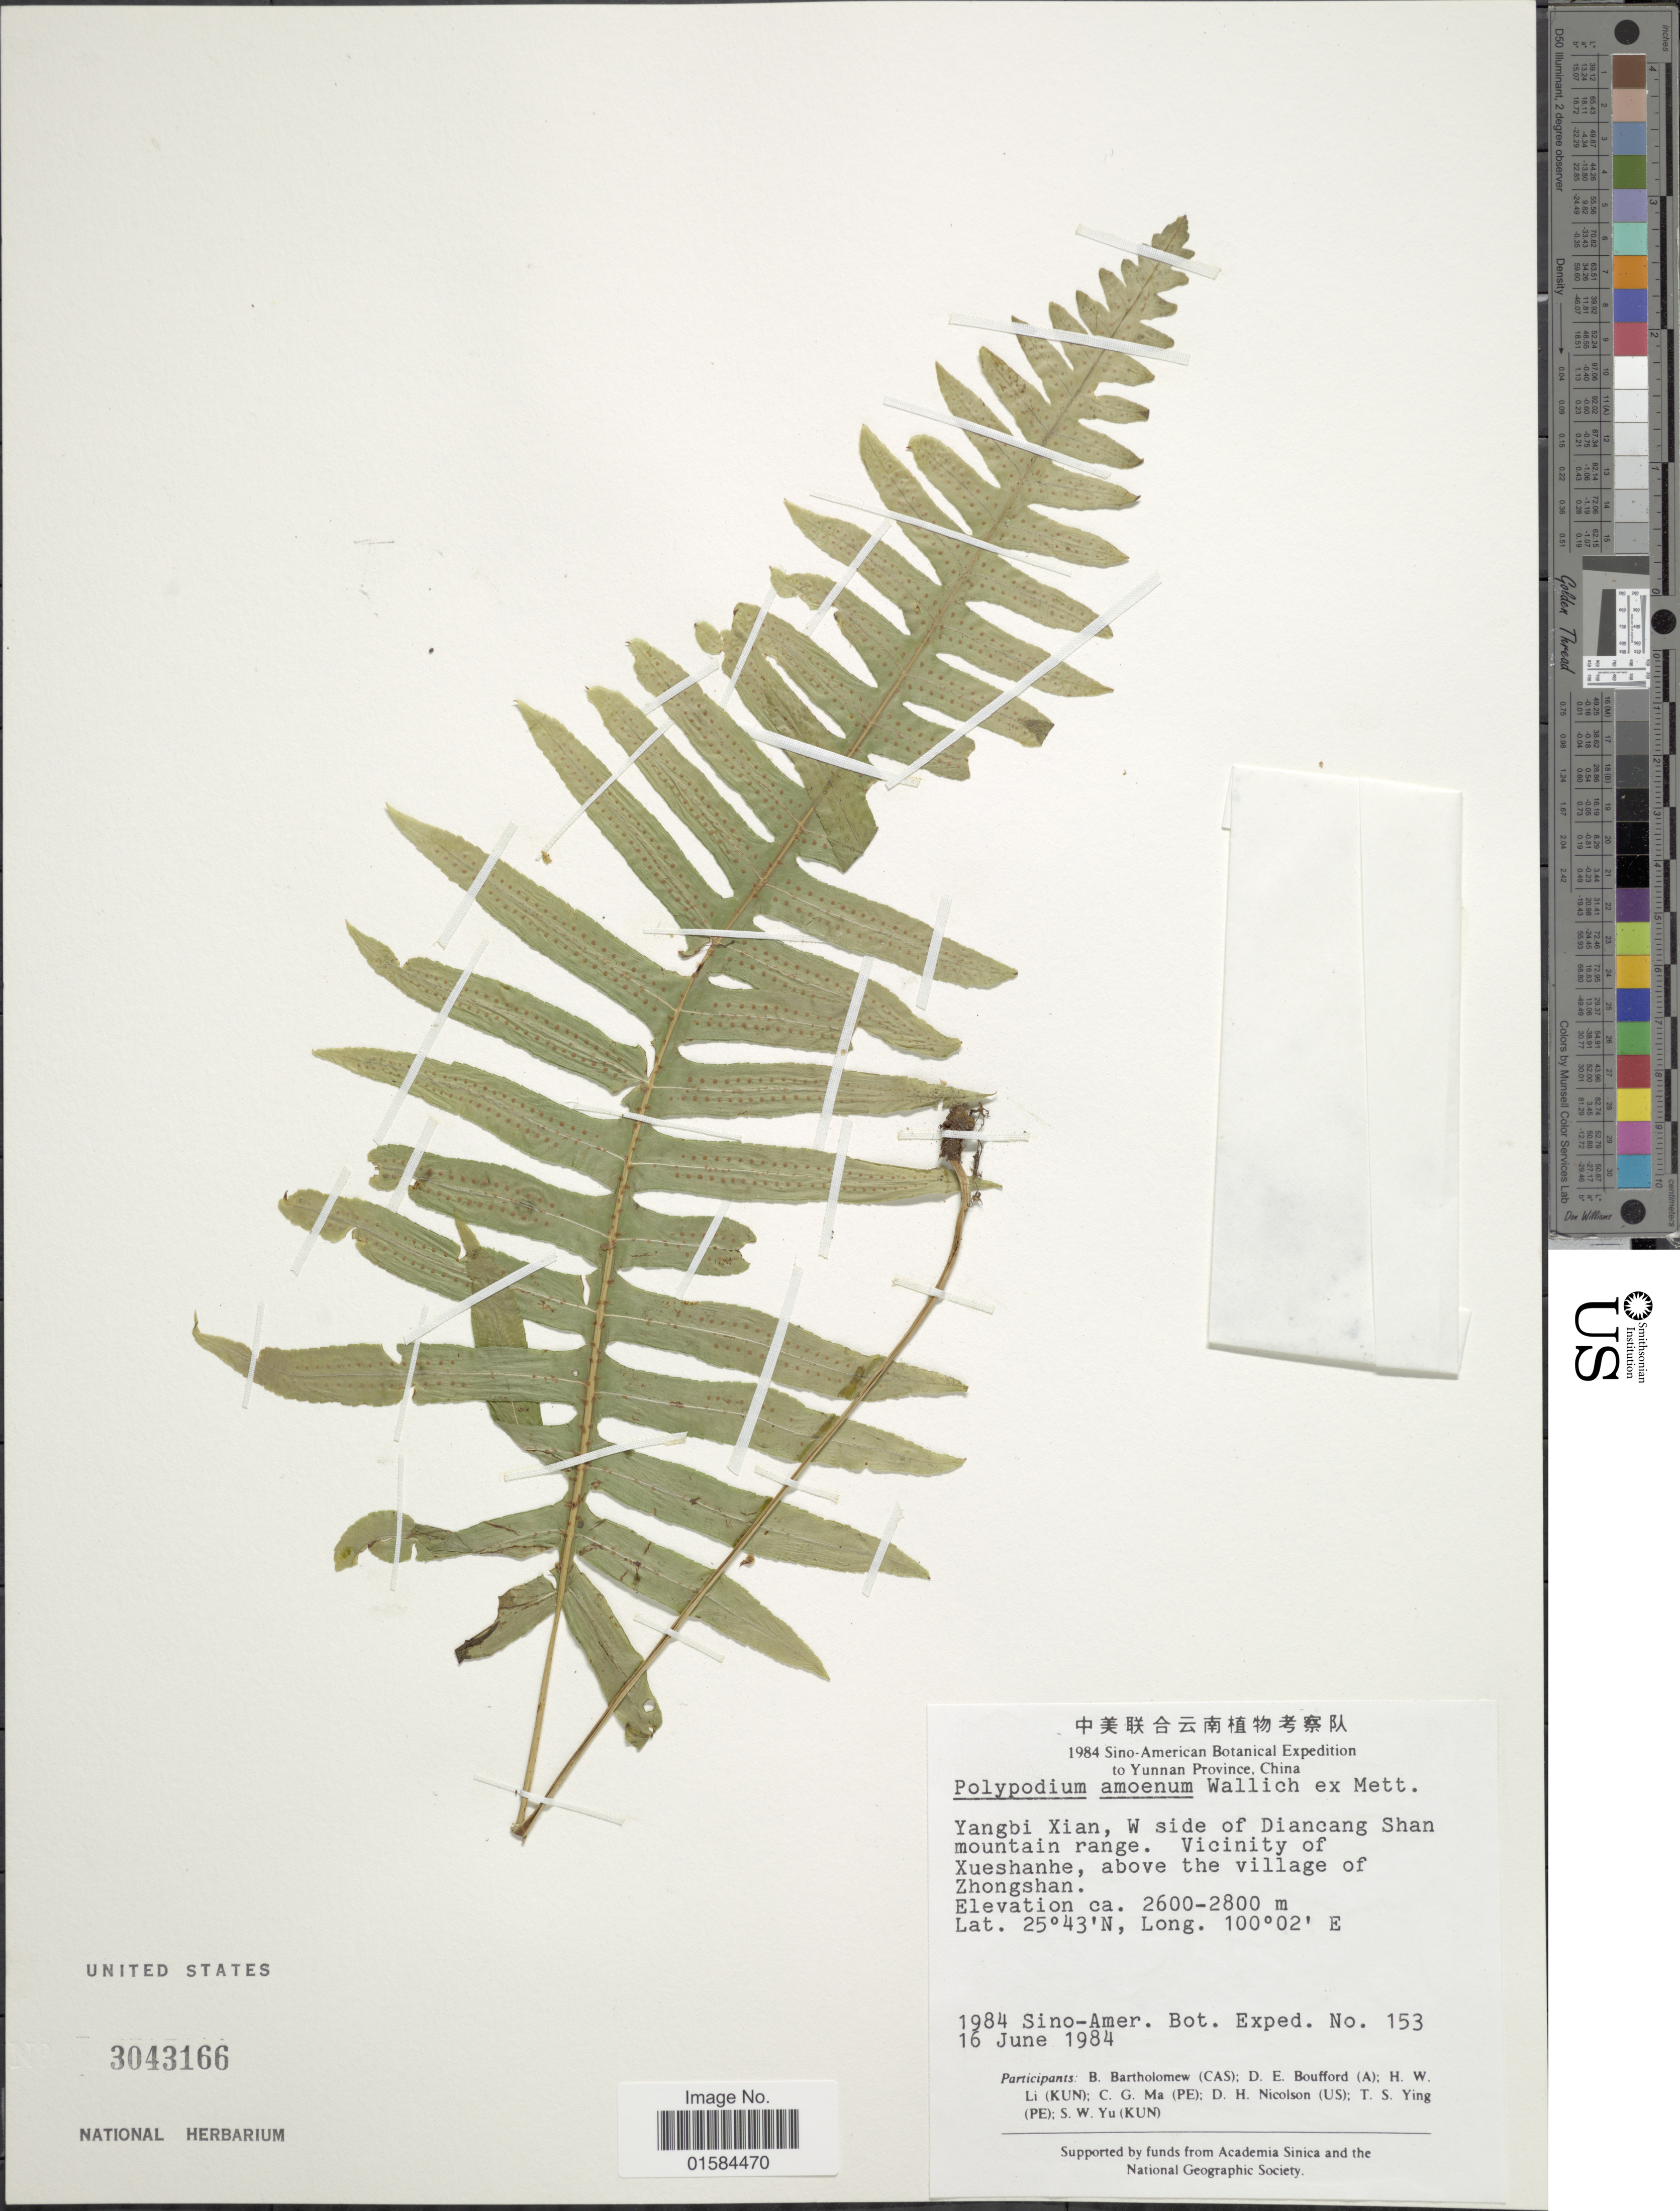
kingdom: Plantae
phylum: Tracheophyta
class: Polypodiopsida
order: Polypodiales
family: Polypodiaceae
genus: Goniophlebium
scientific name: Goniophlebium amoenum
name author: (Wall. ex Mett.) J. Sm.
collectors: Sino-Amer. Bot. Exped. 1984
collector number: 153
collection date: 1984-06-16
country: China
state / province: Yunnan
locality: Yunnan Province, Yangbi Xian, W side of Diancang Shan mountain range, Vicinity of Xueshanhe, above the village of Zhongshan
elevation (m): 2600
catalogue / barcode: US 3043166